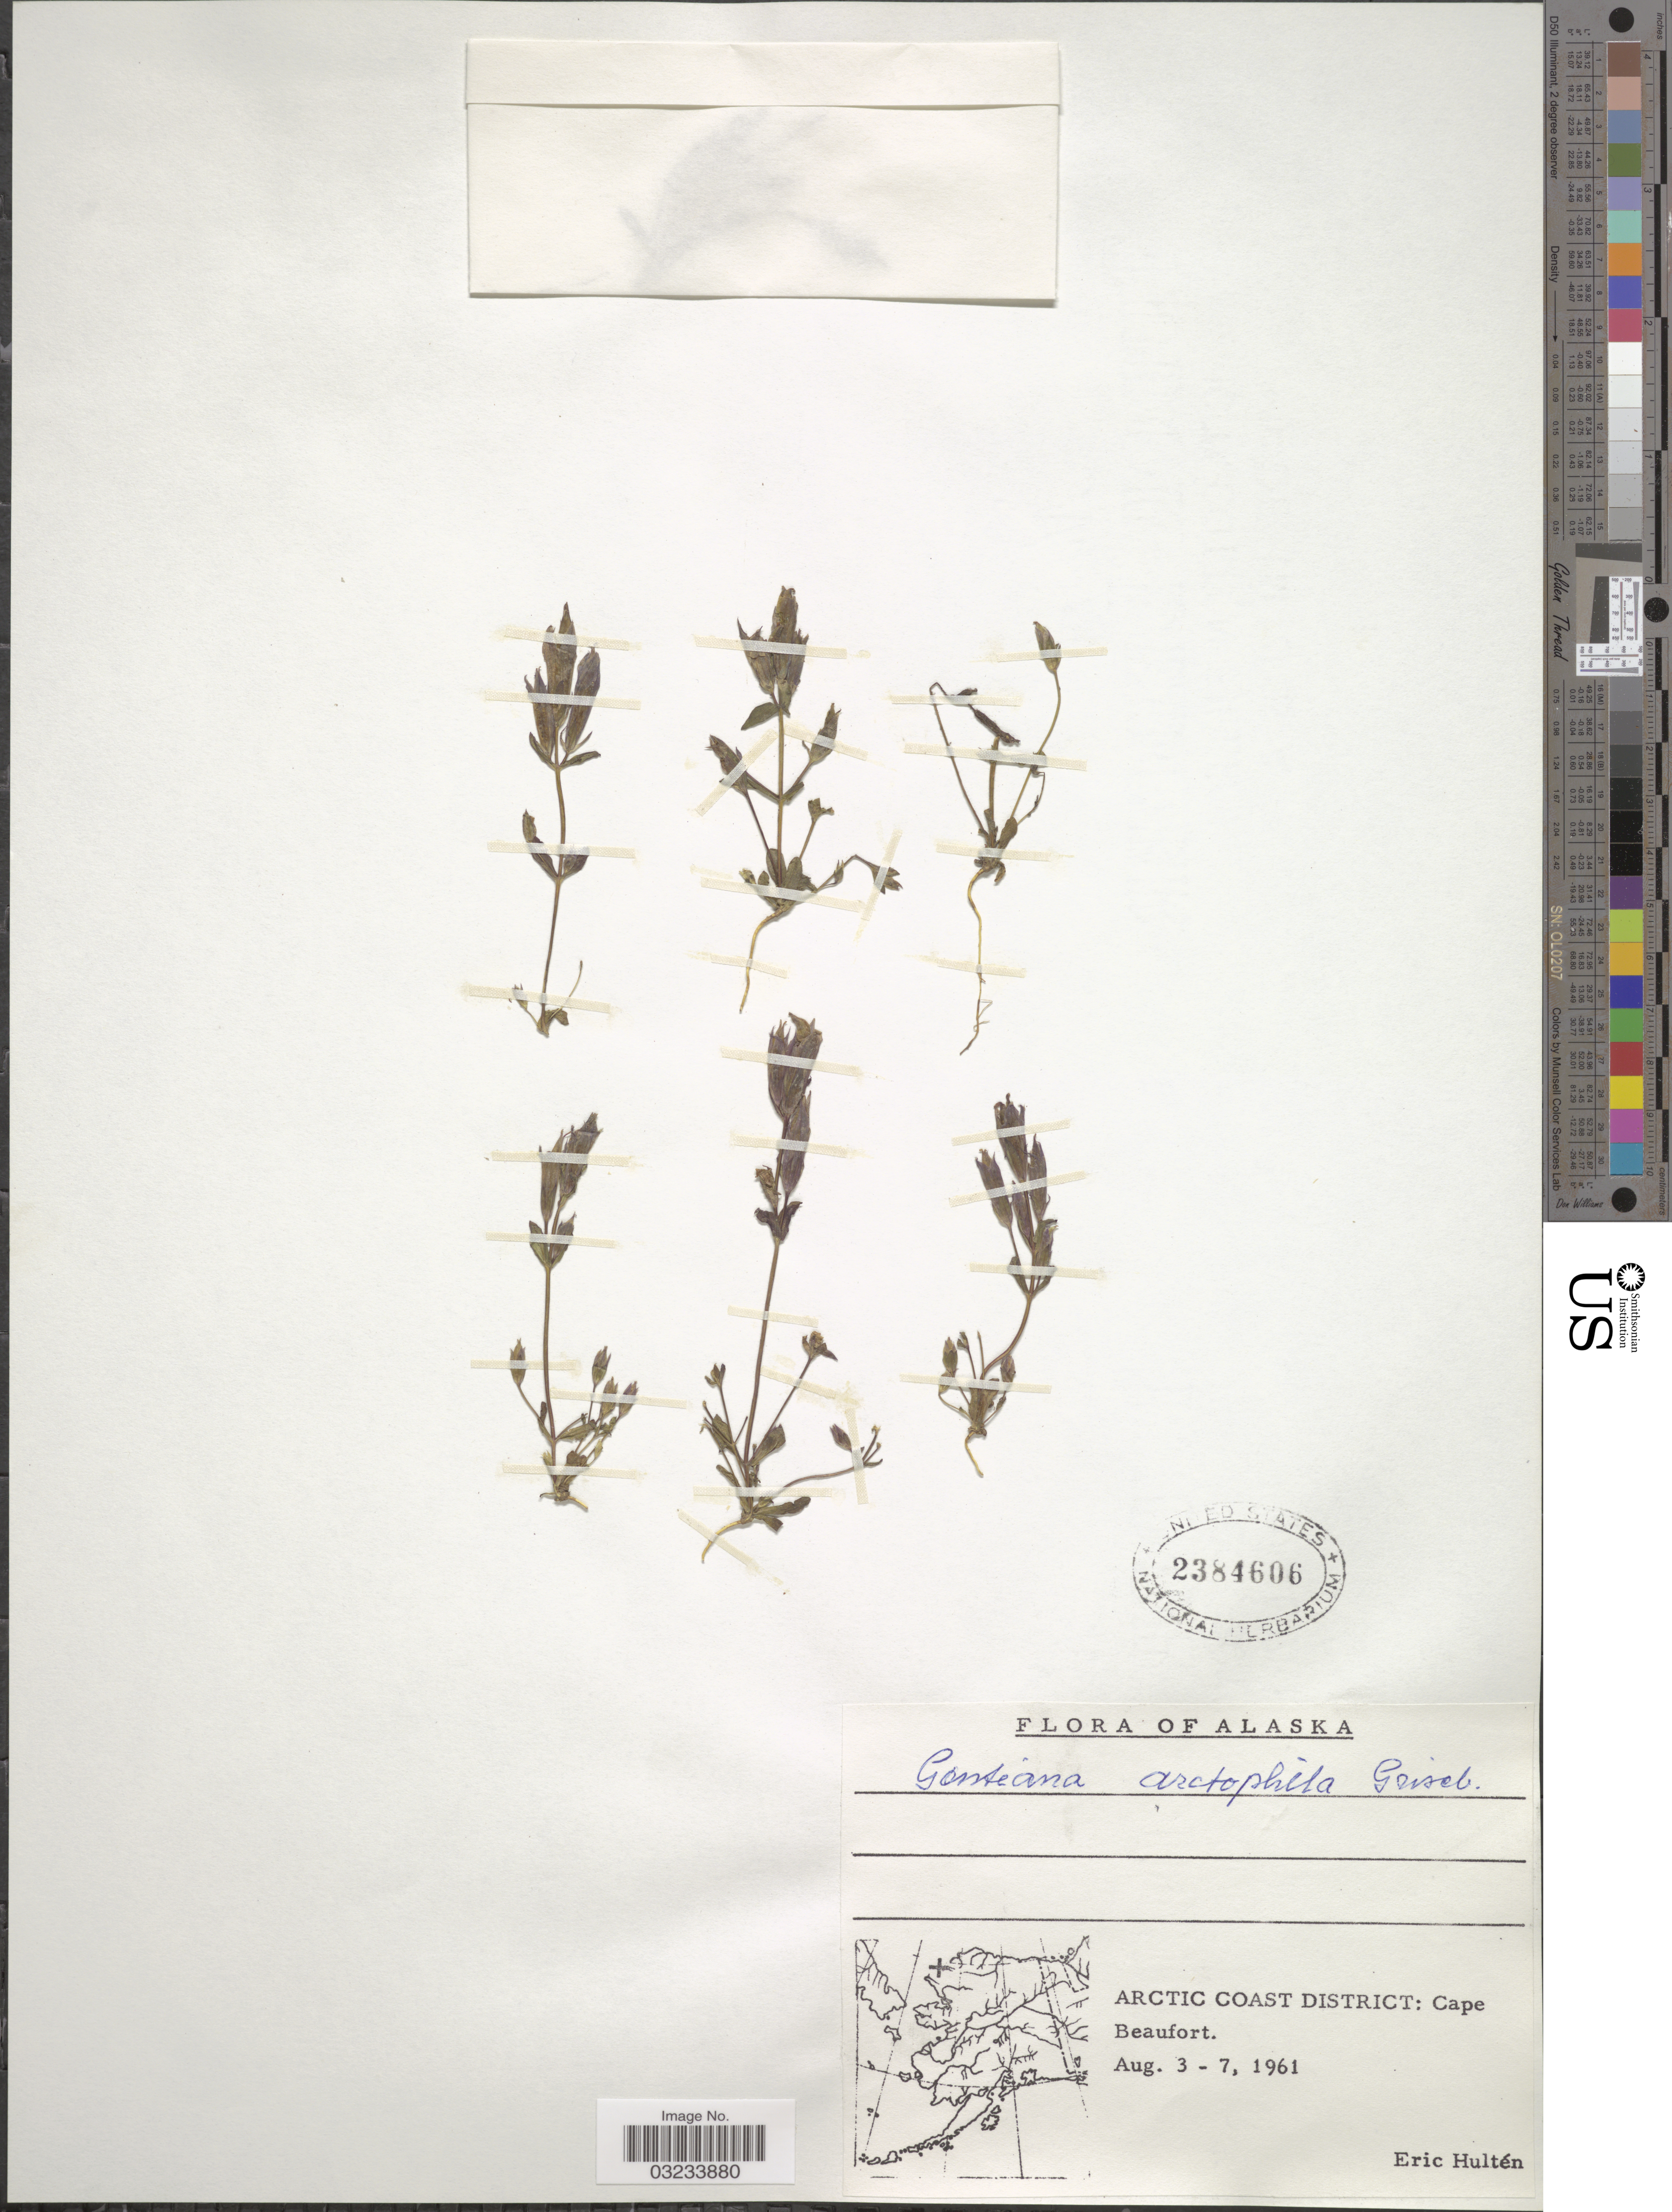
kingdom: Plantae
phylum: Tracheophyta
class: Magnoliopsida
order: Gentianales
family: Gentianaceae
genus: Gentiana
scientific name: Gentiana arctophila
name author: Griseb.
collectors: E. G. Hultén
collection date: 1961-08-03/1961-08-07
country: United States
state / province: Alaska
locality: Arctic Coast District: Cape Beaufort.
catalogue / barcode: US 2384606